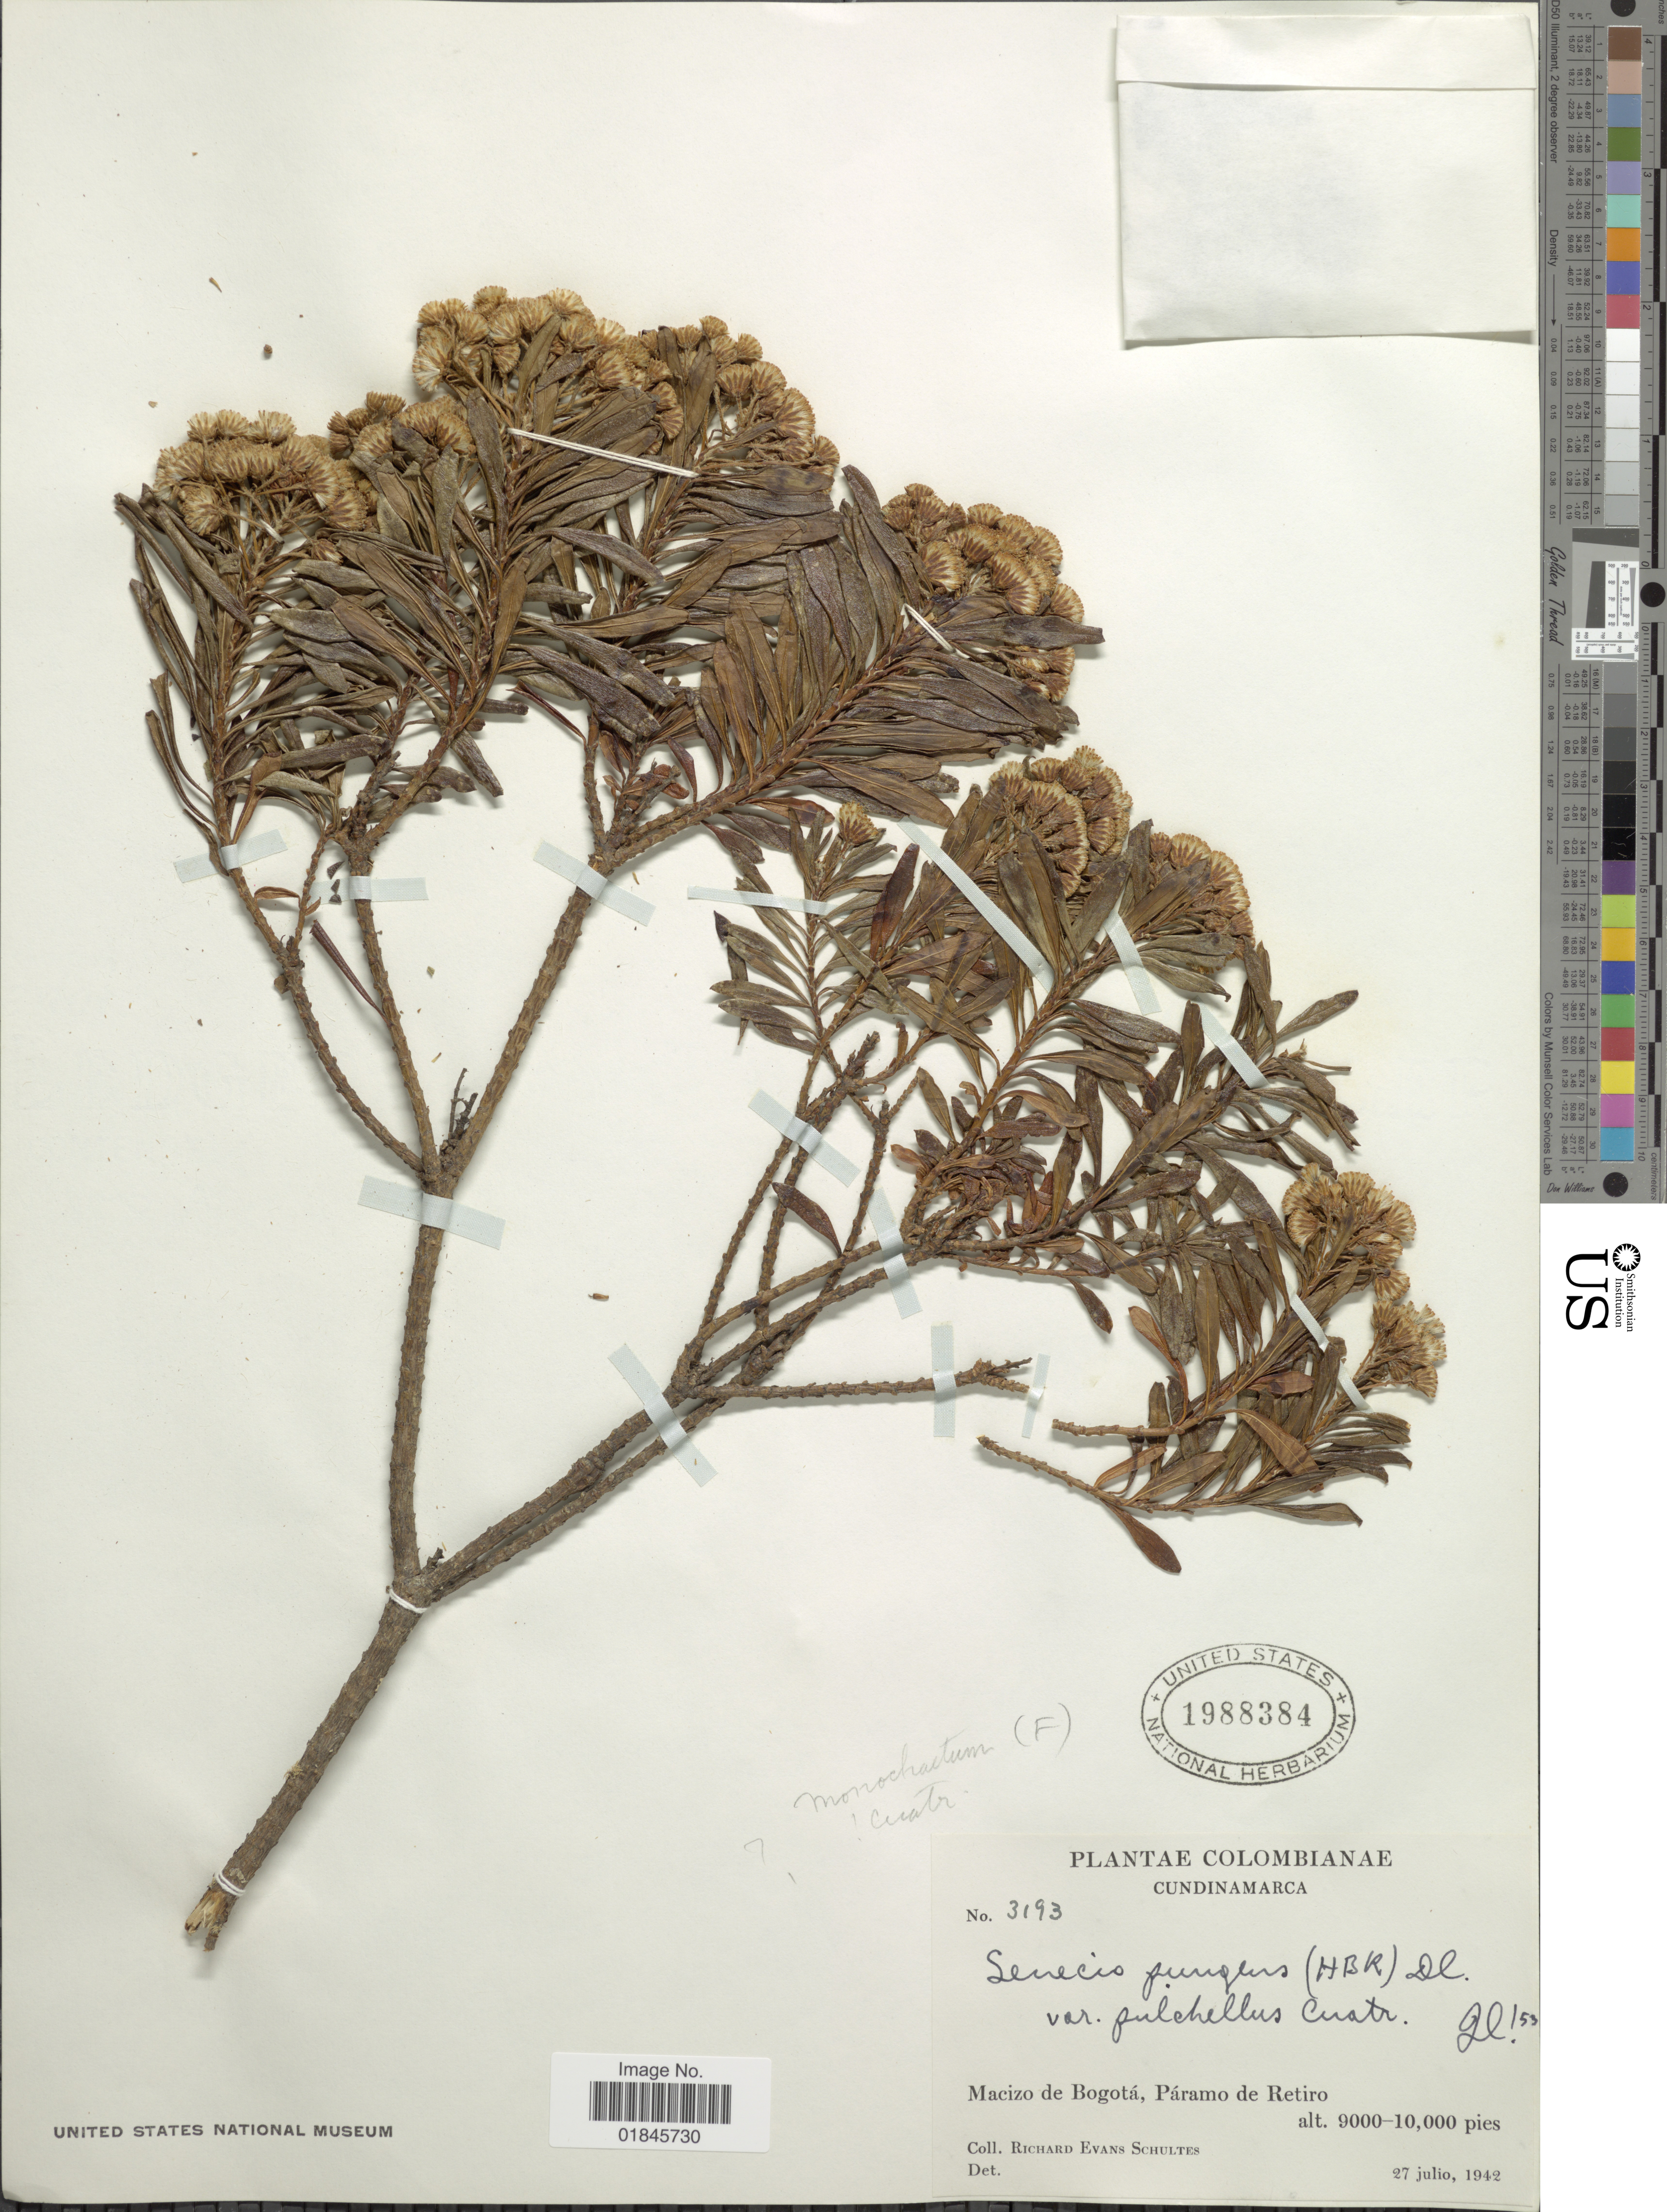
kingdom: Plantae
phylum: Tracheophyta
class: Magnoliopsida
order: Asterales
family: Asteraceae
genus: Pentacalia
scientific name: Pentacalia pulchella var. pungens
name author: (Kunth) Cuatrec.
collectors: R. E. Schultes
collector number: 3193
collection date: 1942-07-27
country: Colombia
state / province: Cundinamarca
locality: Macizo de Bogotá, Páramo de Retiro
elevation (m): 2743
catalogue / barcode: US 1988384